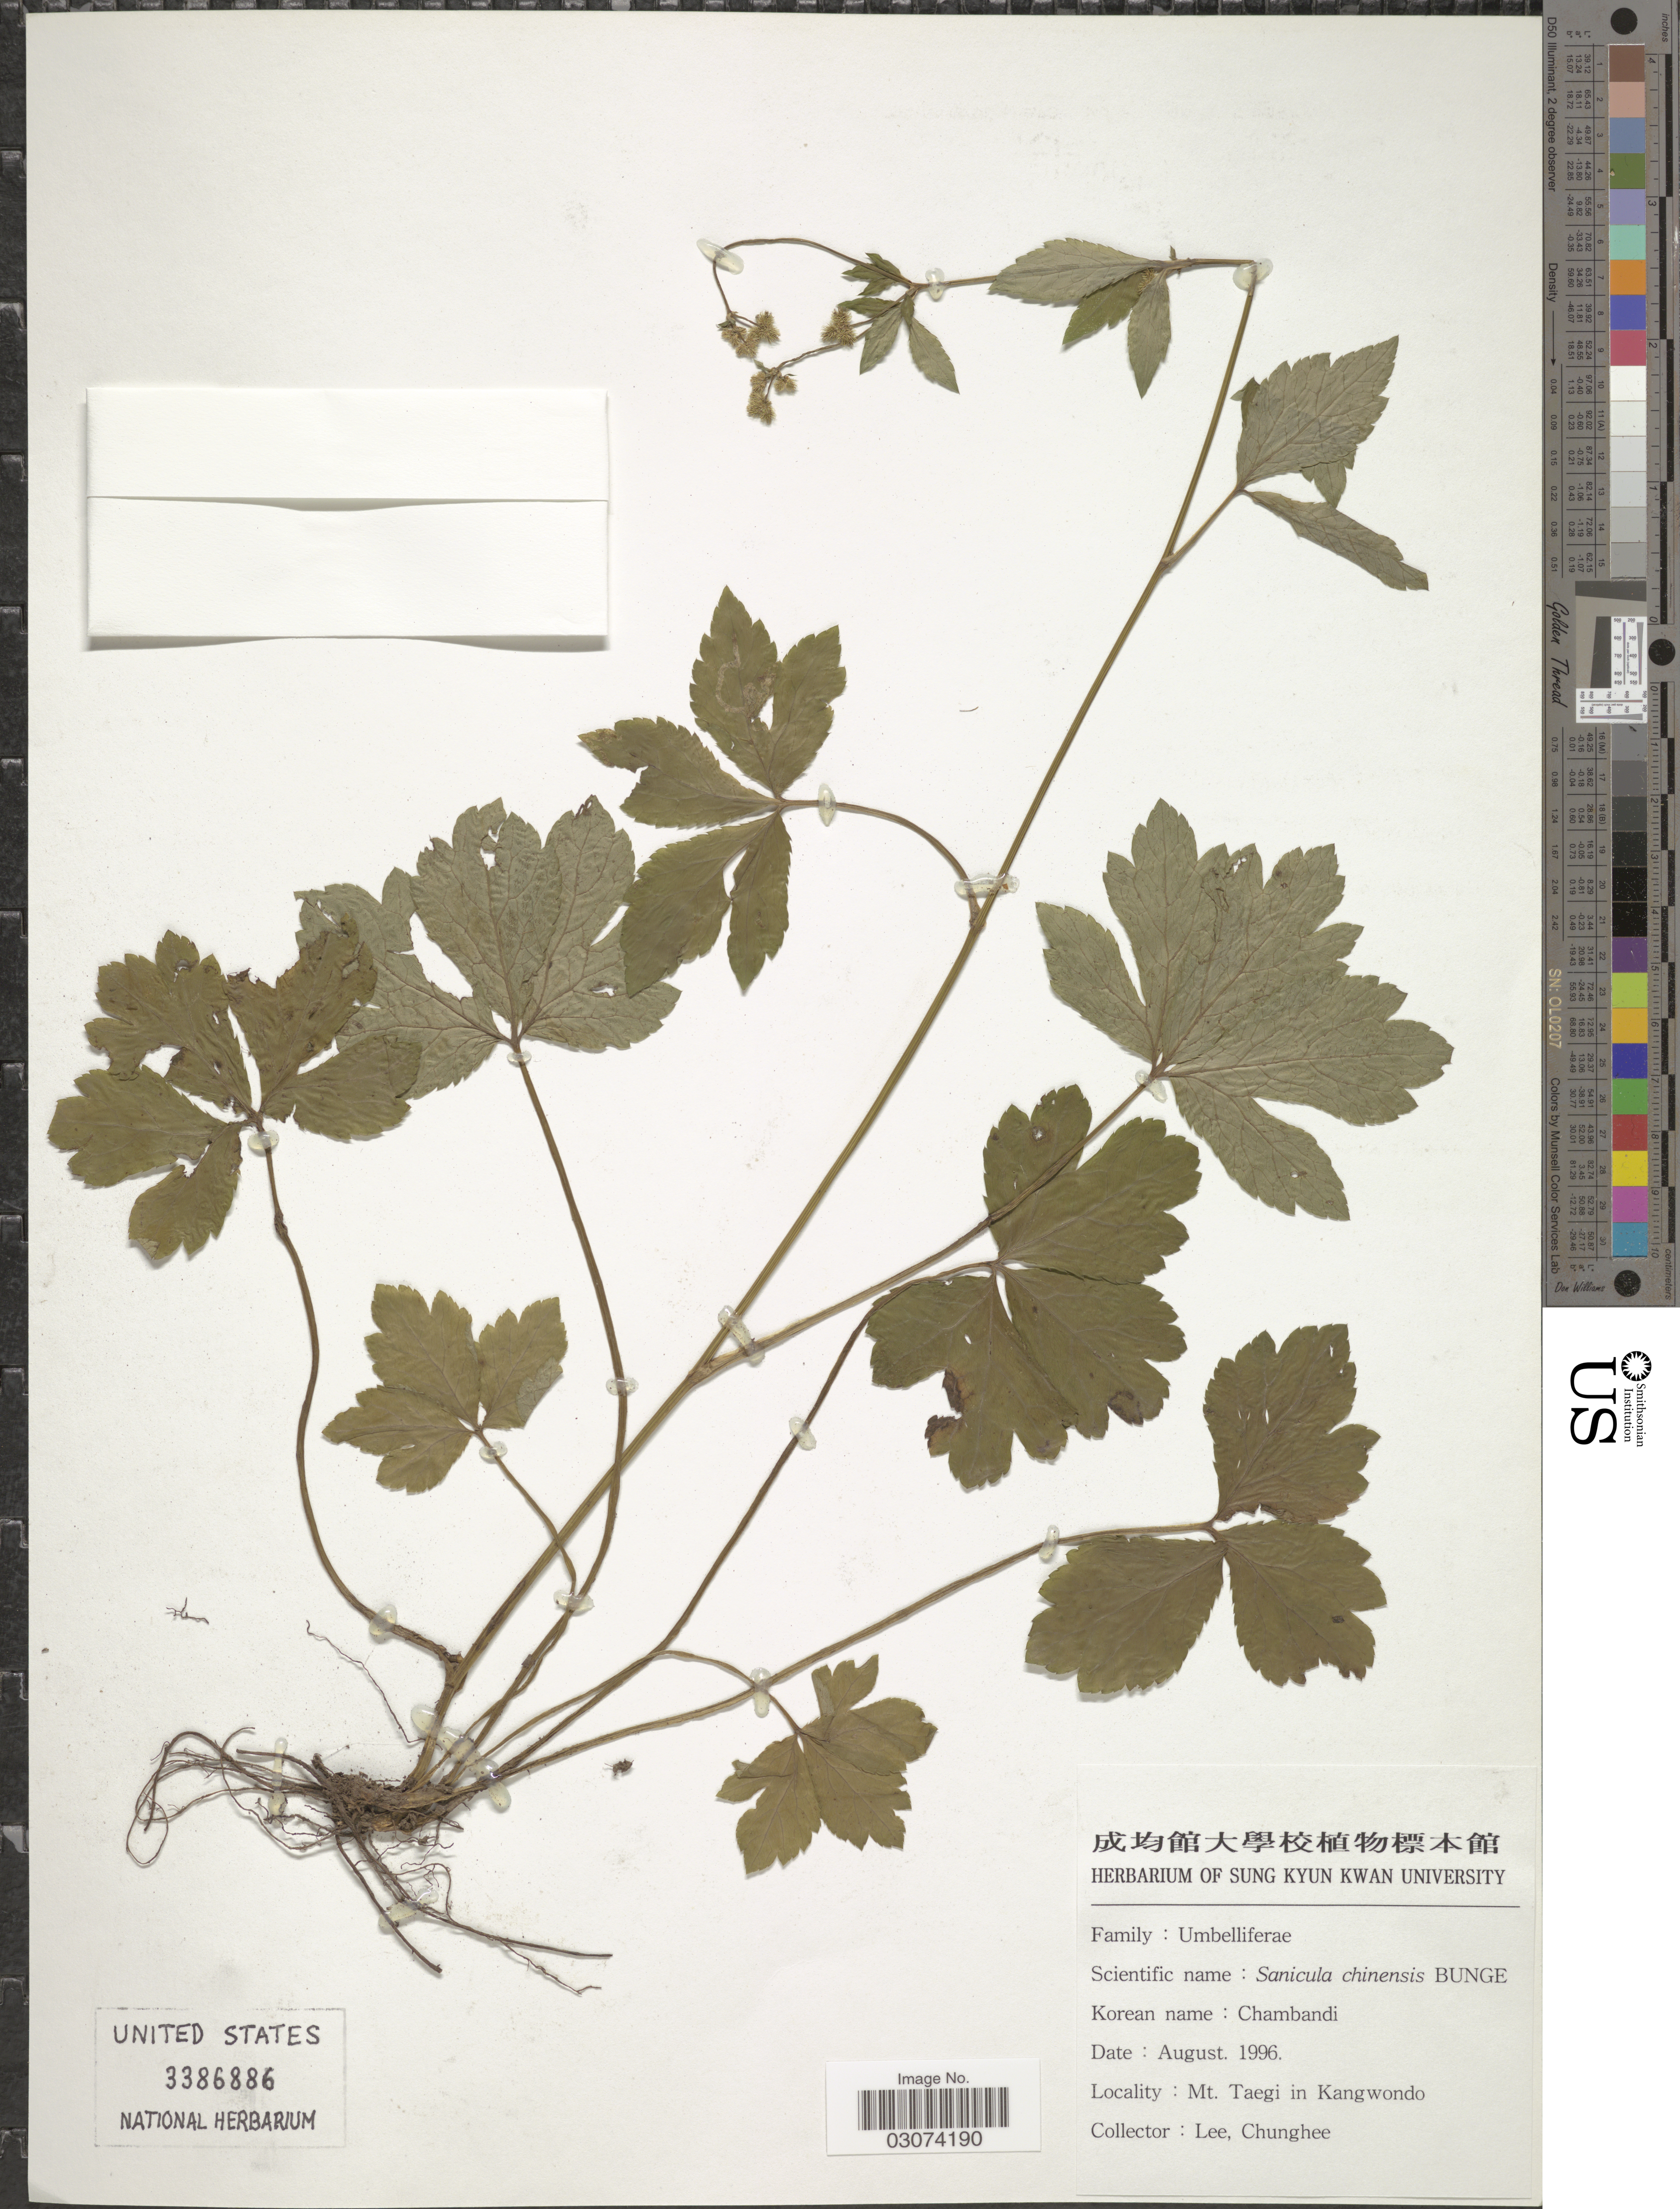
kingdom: Plantae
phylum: Tracheophyta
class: Magnoliopsida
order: Apiales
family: Apiaceae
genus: Sanicula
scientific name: Sanicula chinensis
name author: Bunge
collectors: C. Lee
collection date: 1996-08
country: South Korea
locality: Mt. Taegi in Kangwondo.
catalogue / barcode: US 3386886